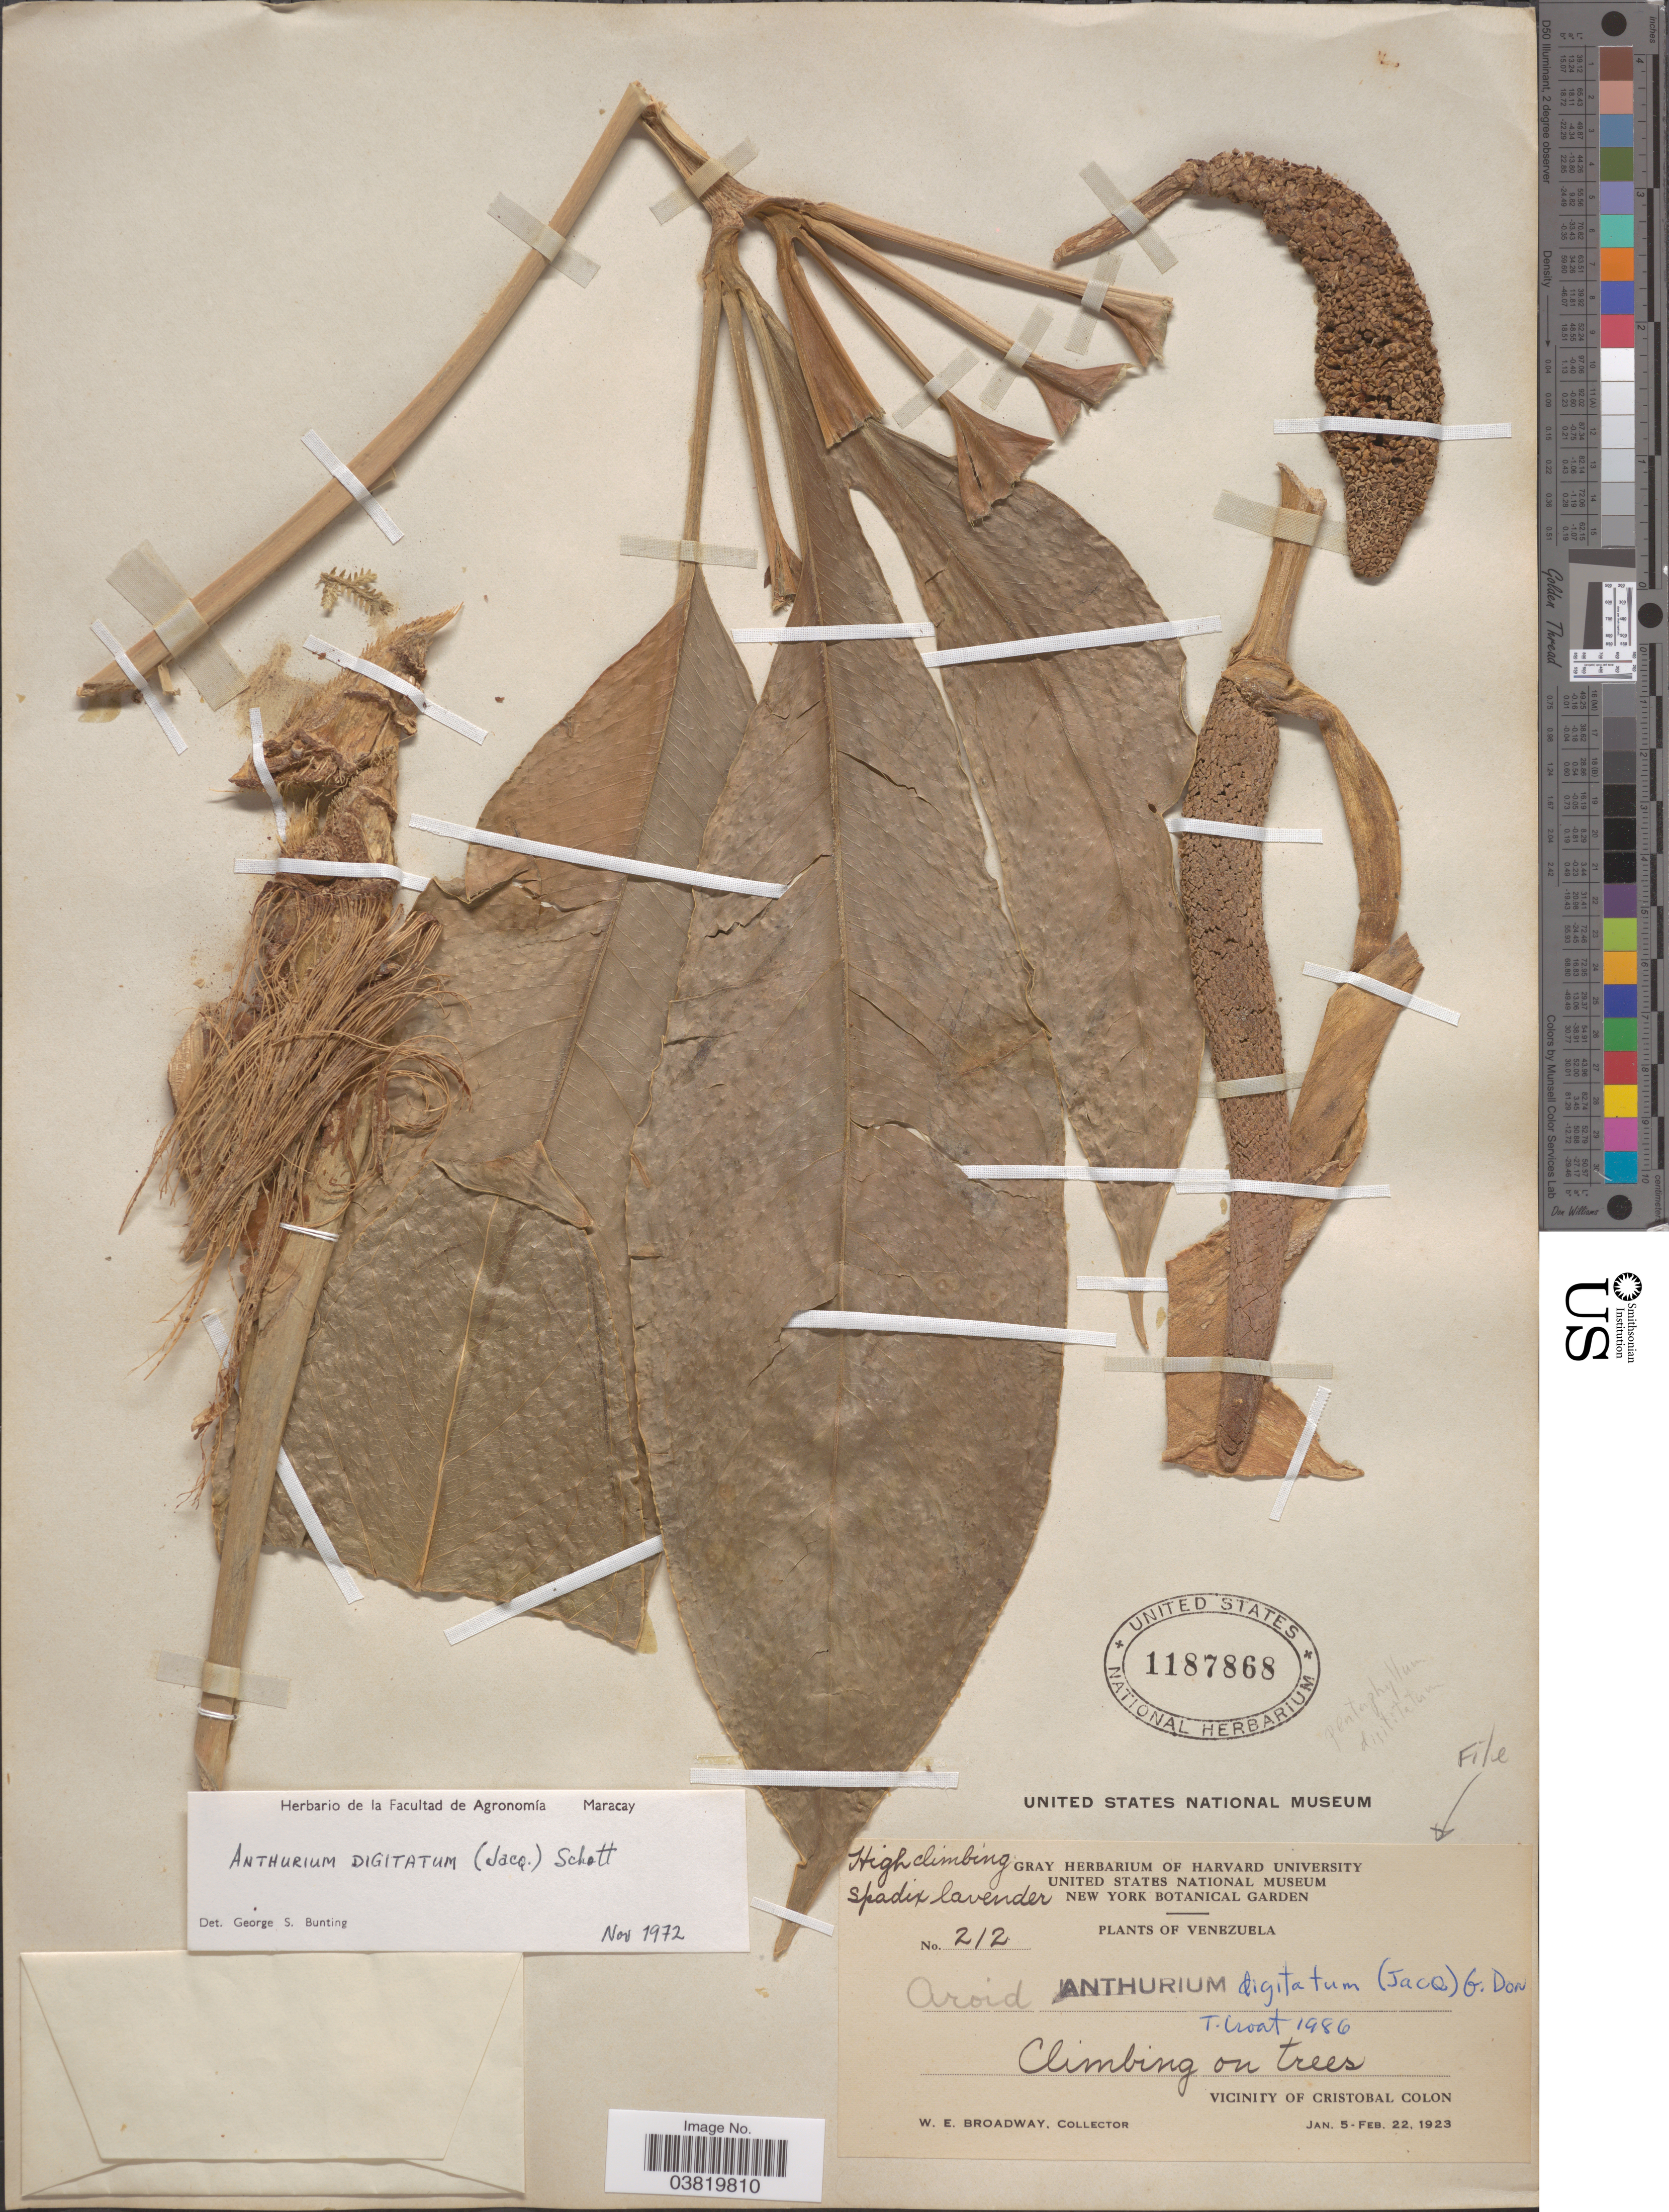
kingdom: Plantae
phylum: Tracheophyta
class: Liliopsida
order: Alismatales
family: Araceae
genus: Anthurium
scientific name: Anthurium digitatum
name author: (Jacq.) G. Don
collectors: W. E. Broadway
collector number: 212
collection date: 1923-01-05/1923-02-22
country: Venezuela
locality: Vicinity of Cristobal Colon.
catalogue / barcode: US 1187868